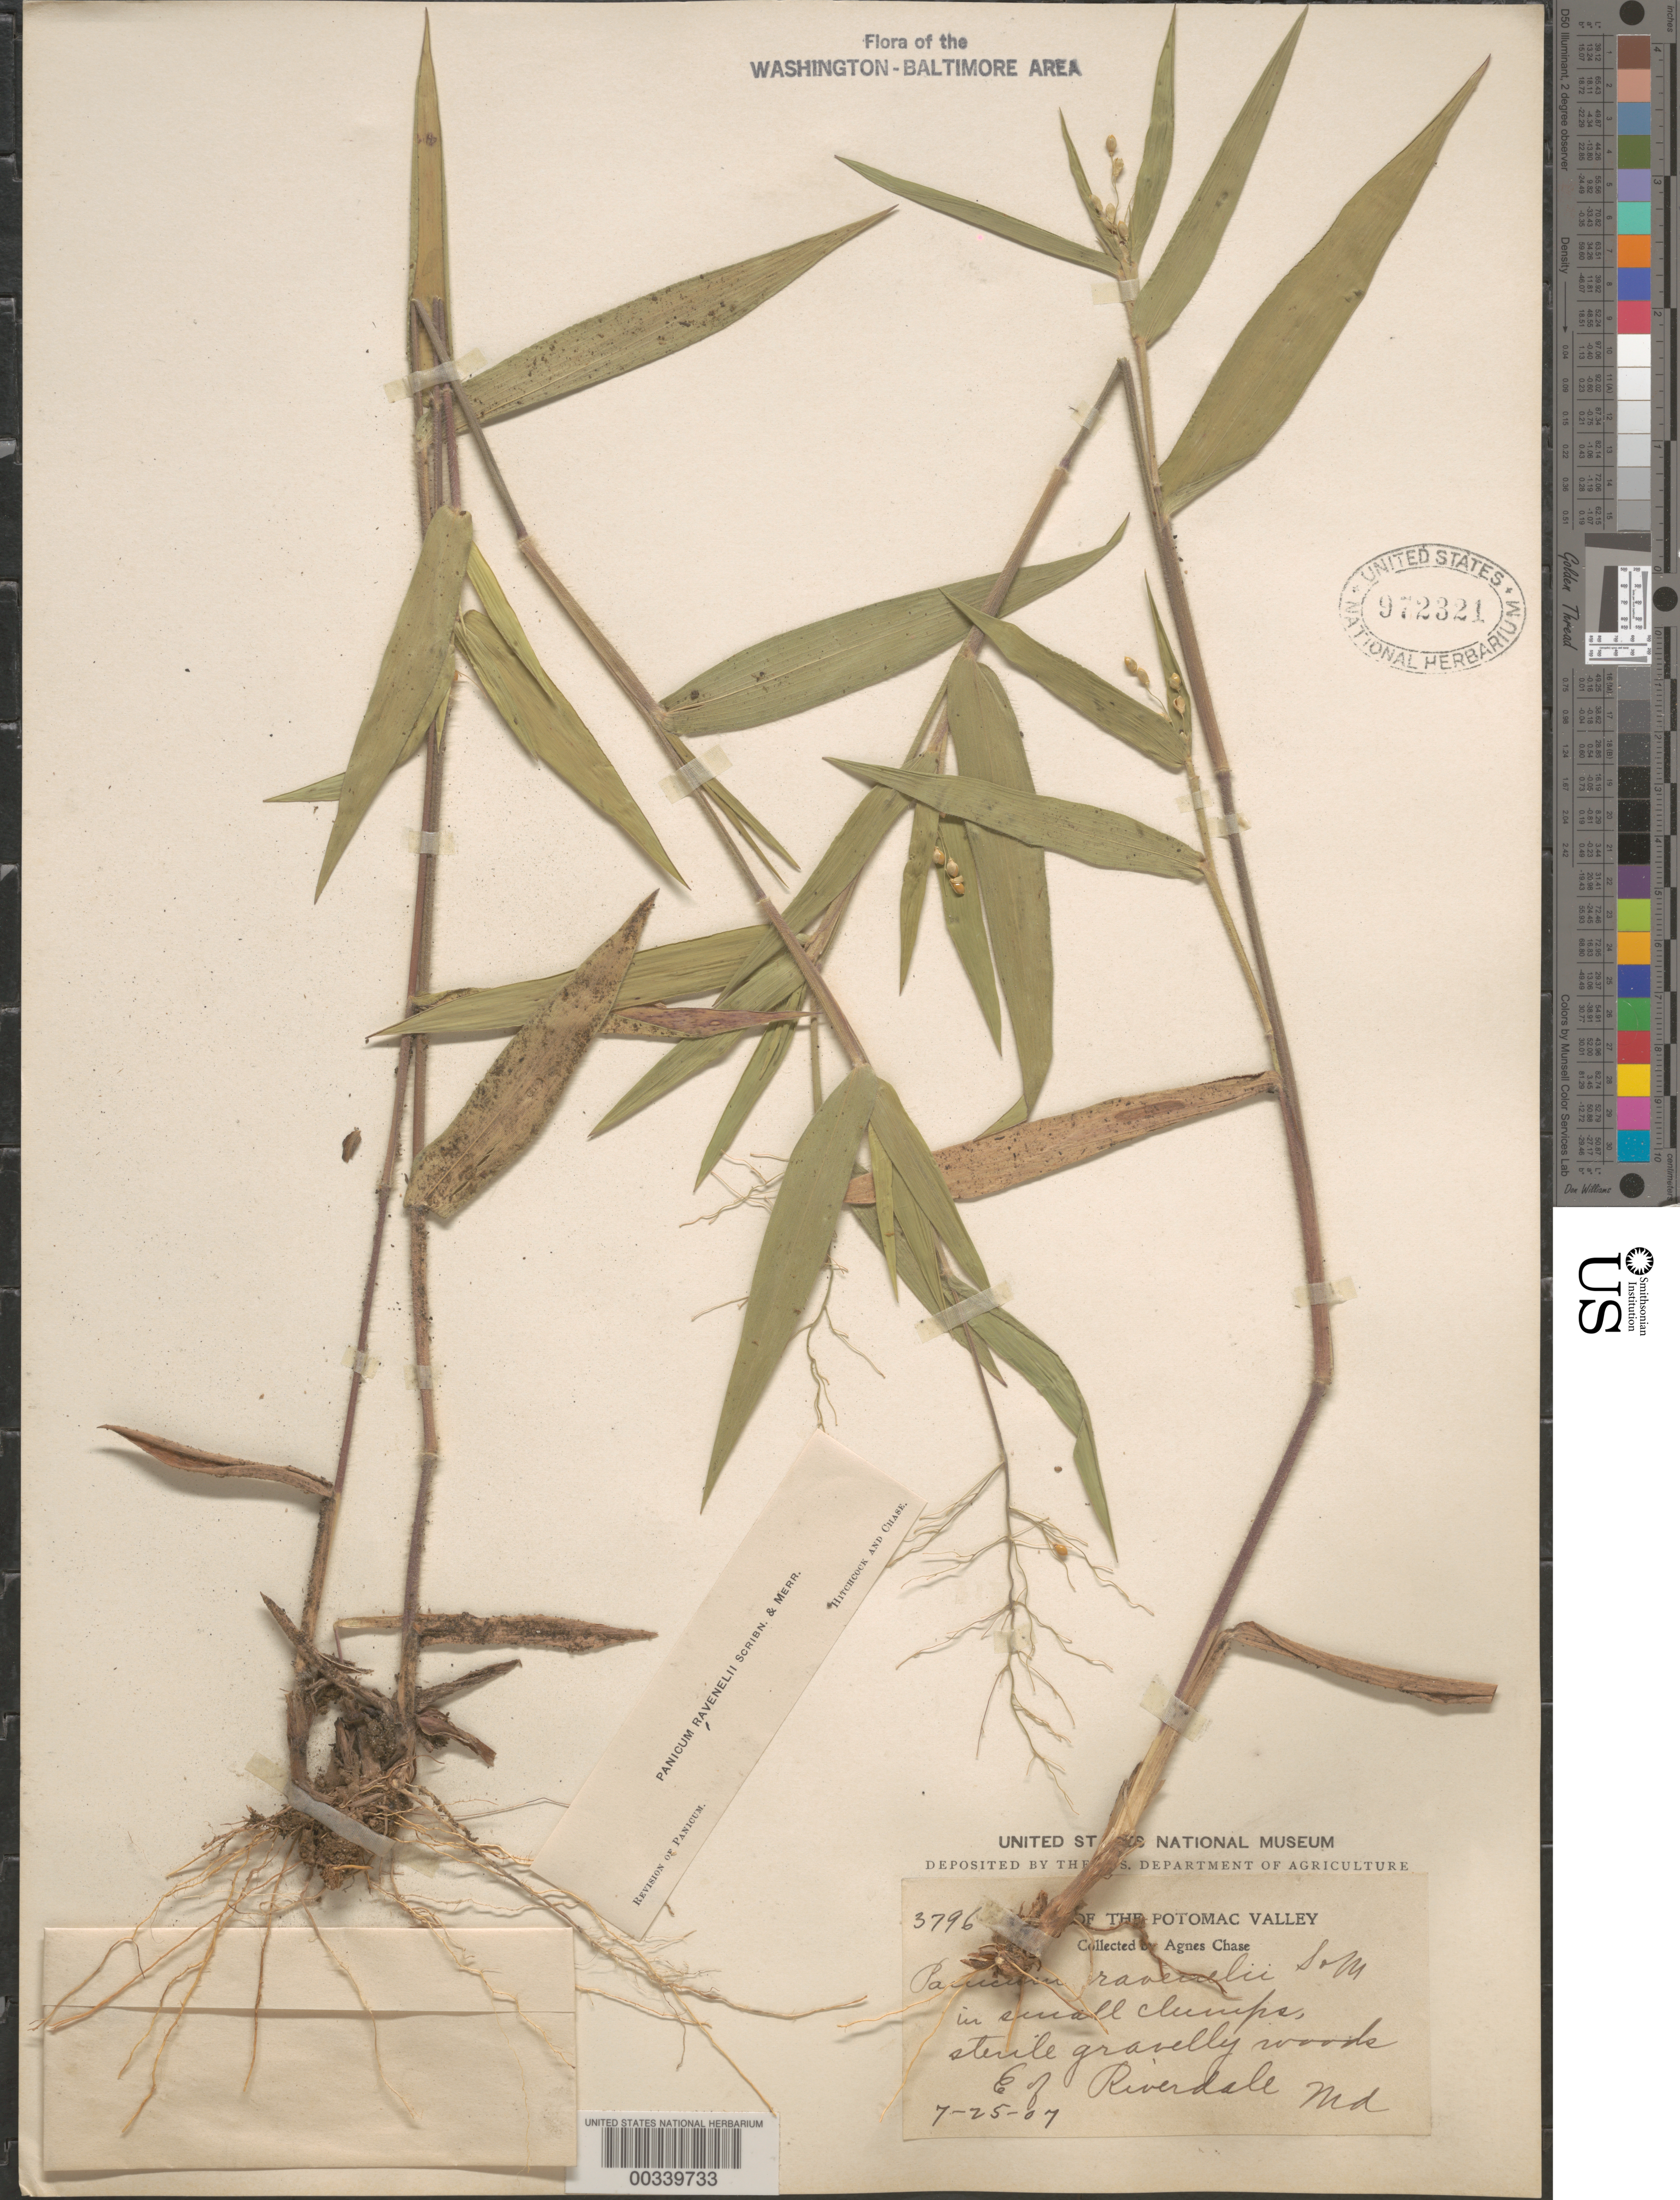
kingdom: Plantae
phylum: Tracheophyta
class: Liliopsida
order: Poales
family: Poaceae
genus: Dichanthelium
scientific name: Dichanthelium ravenelii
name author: (Scribn. & Merr.) Gould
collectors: A. Chase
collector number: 3796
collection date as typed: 25 Jul 1907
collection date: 1907-07-25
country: United States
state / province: Maryland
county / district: Prince George's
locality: E of Riverdale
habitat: Small clumps, sterile, gravelly woods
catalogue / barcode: US 972321